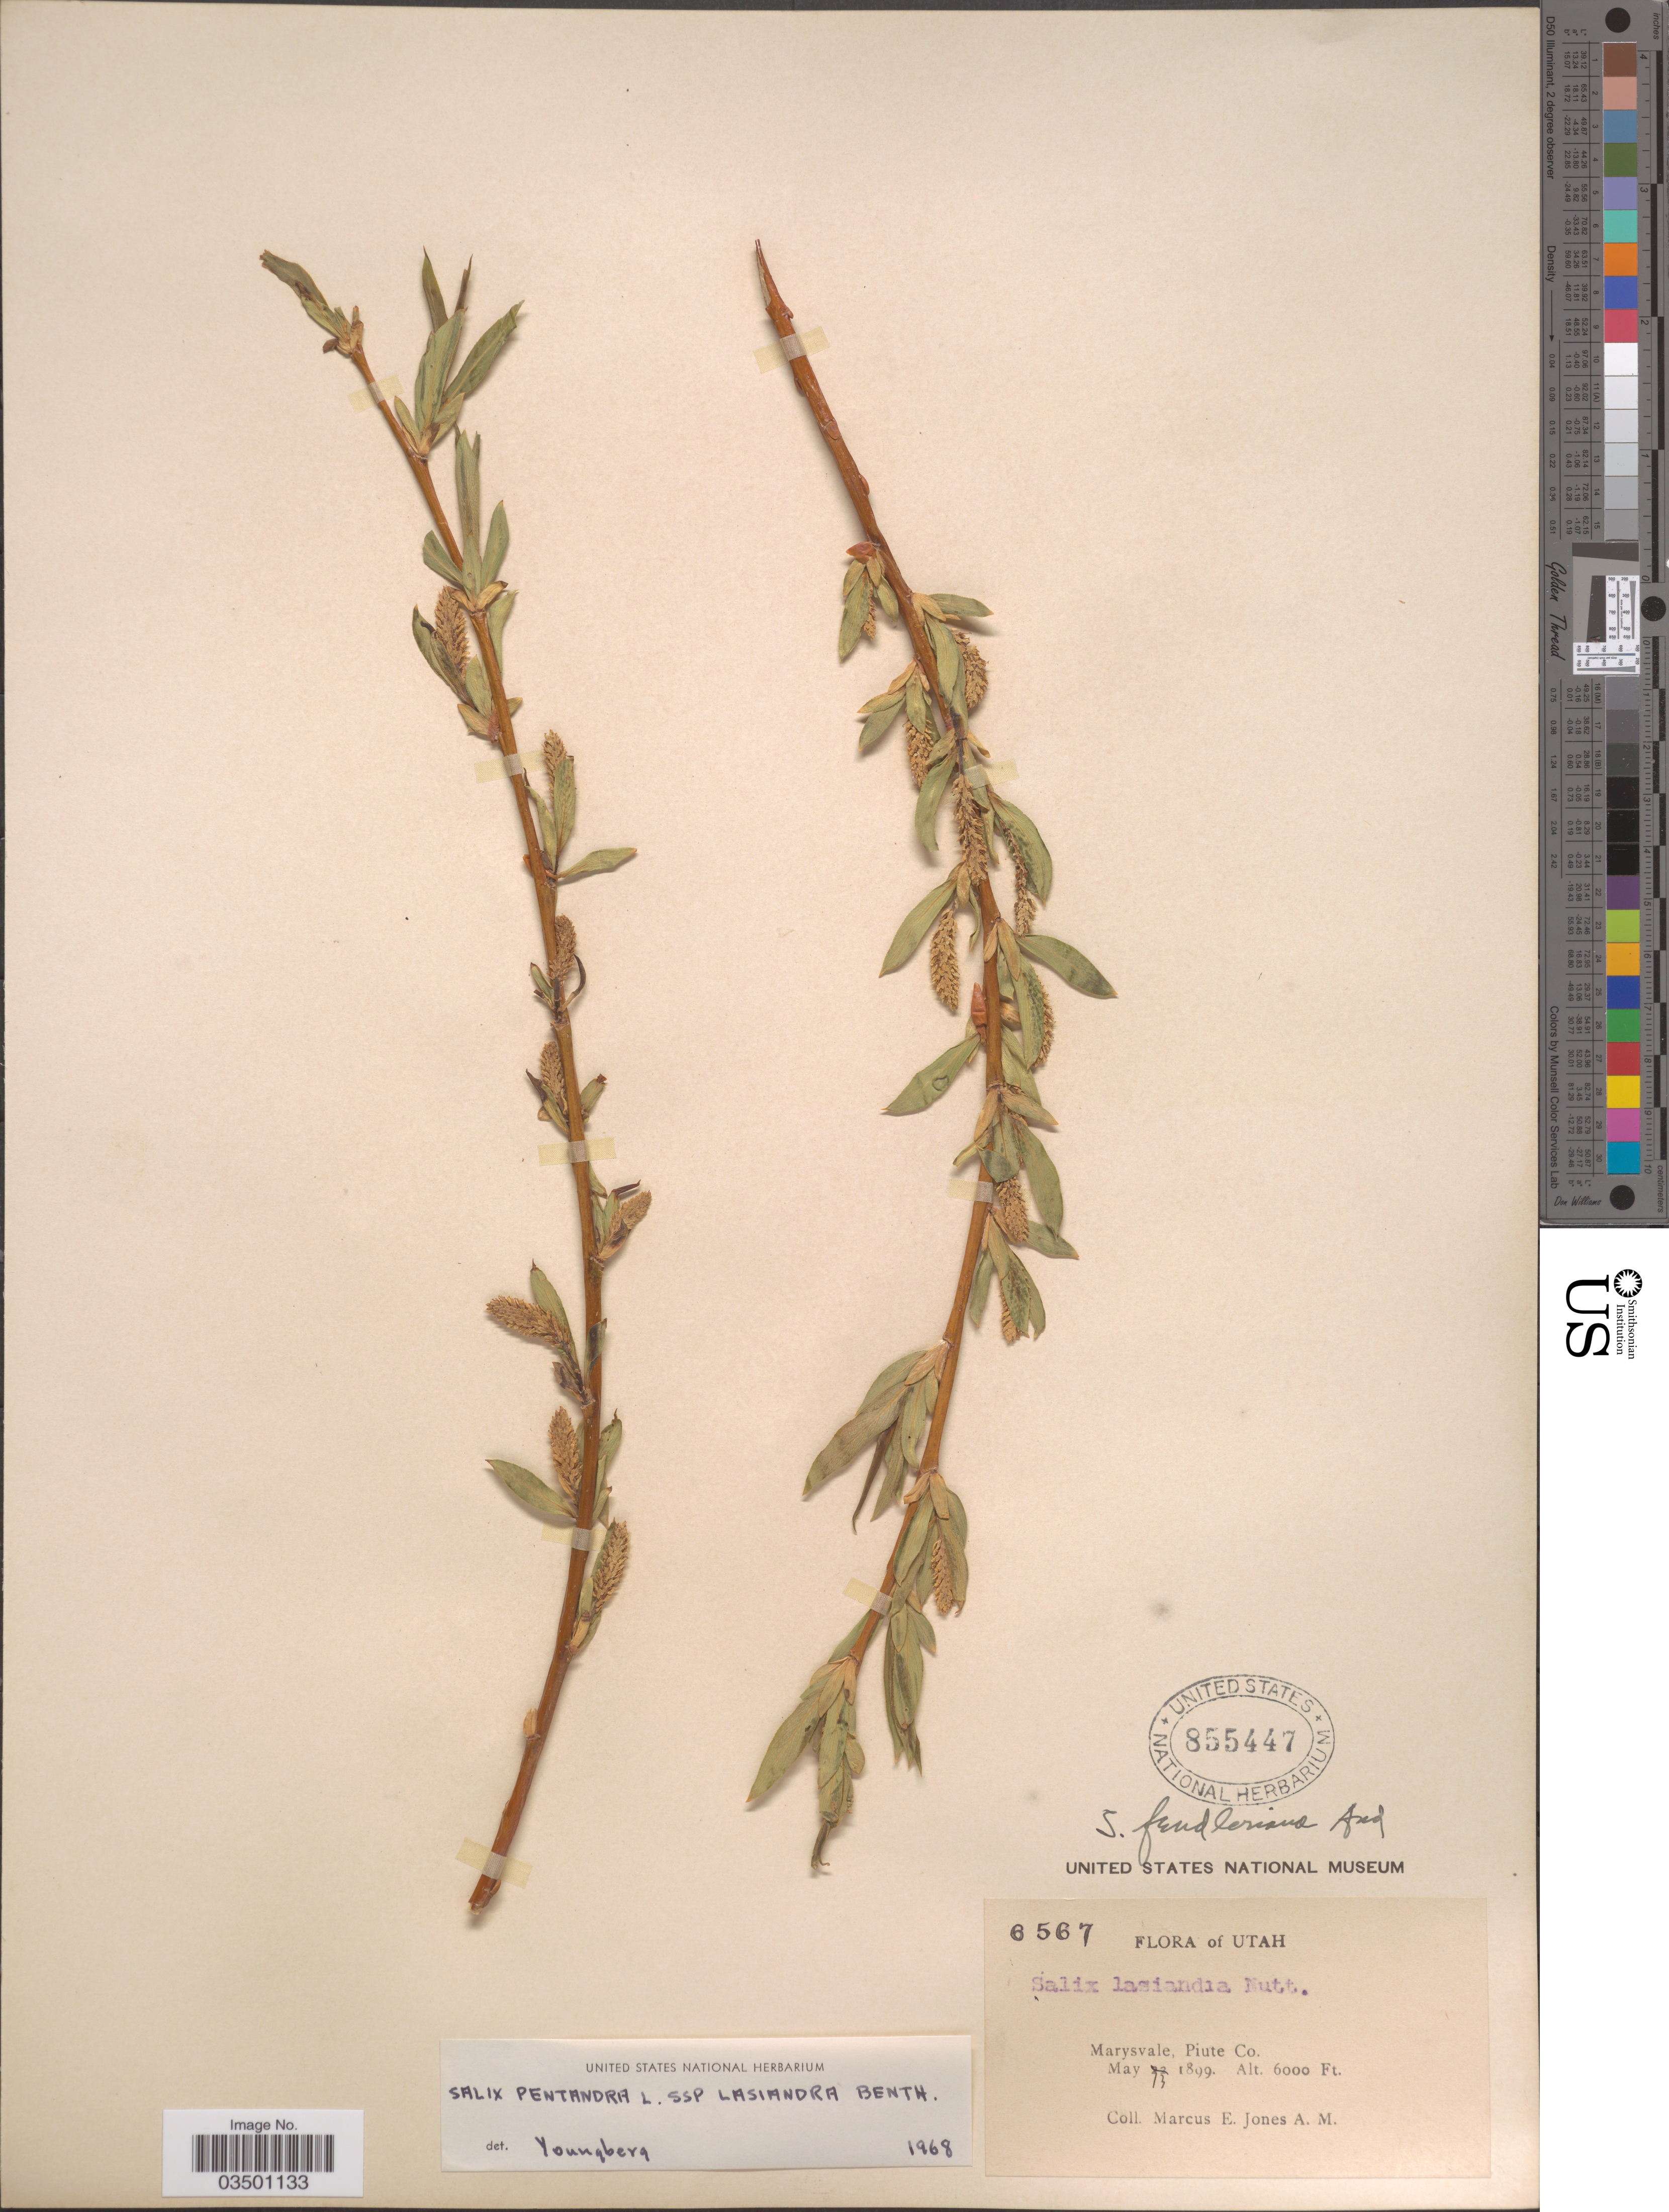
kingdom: Plantae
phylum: Tracheophyta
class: Magnoliopsida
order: Malpighiales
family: Salicaceae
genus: Salix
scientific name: Salix lasiandra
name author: Benth.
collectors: M. E. Jones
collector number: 6567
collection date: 1899-05-13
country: United States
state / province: Utah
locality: Marysvale, Piute Co.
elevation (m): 1829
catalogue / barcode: US 855447